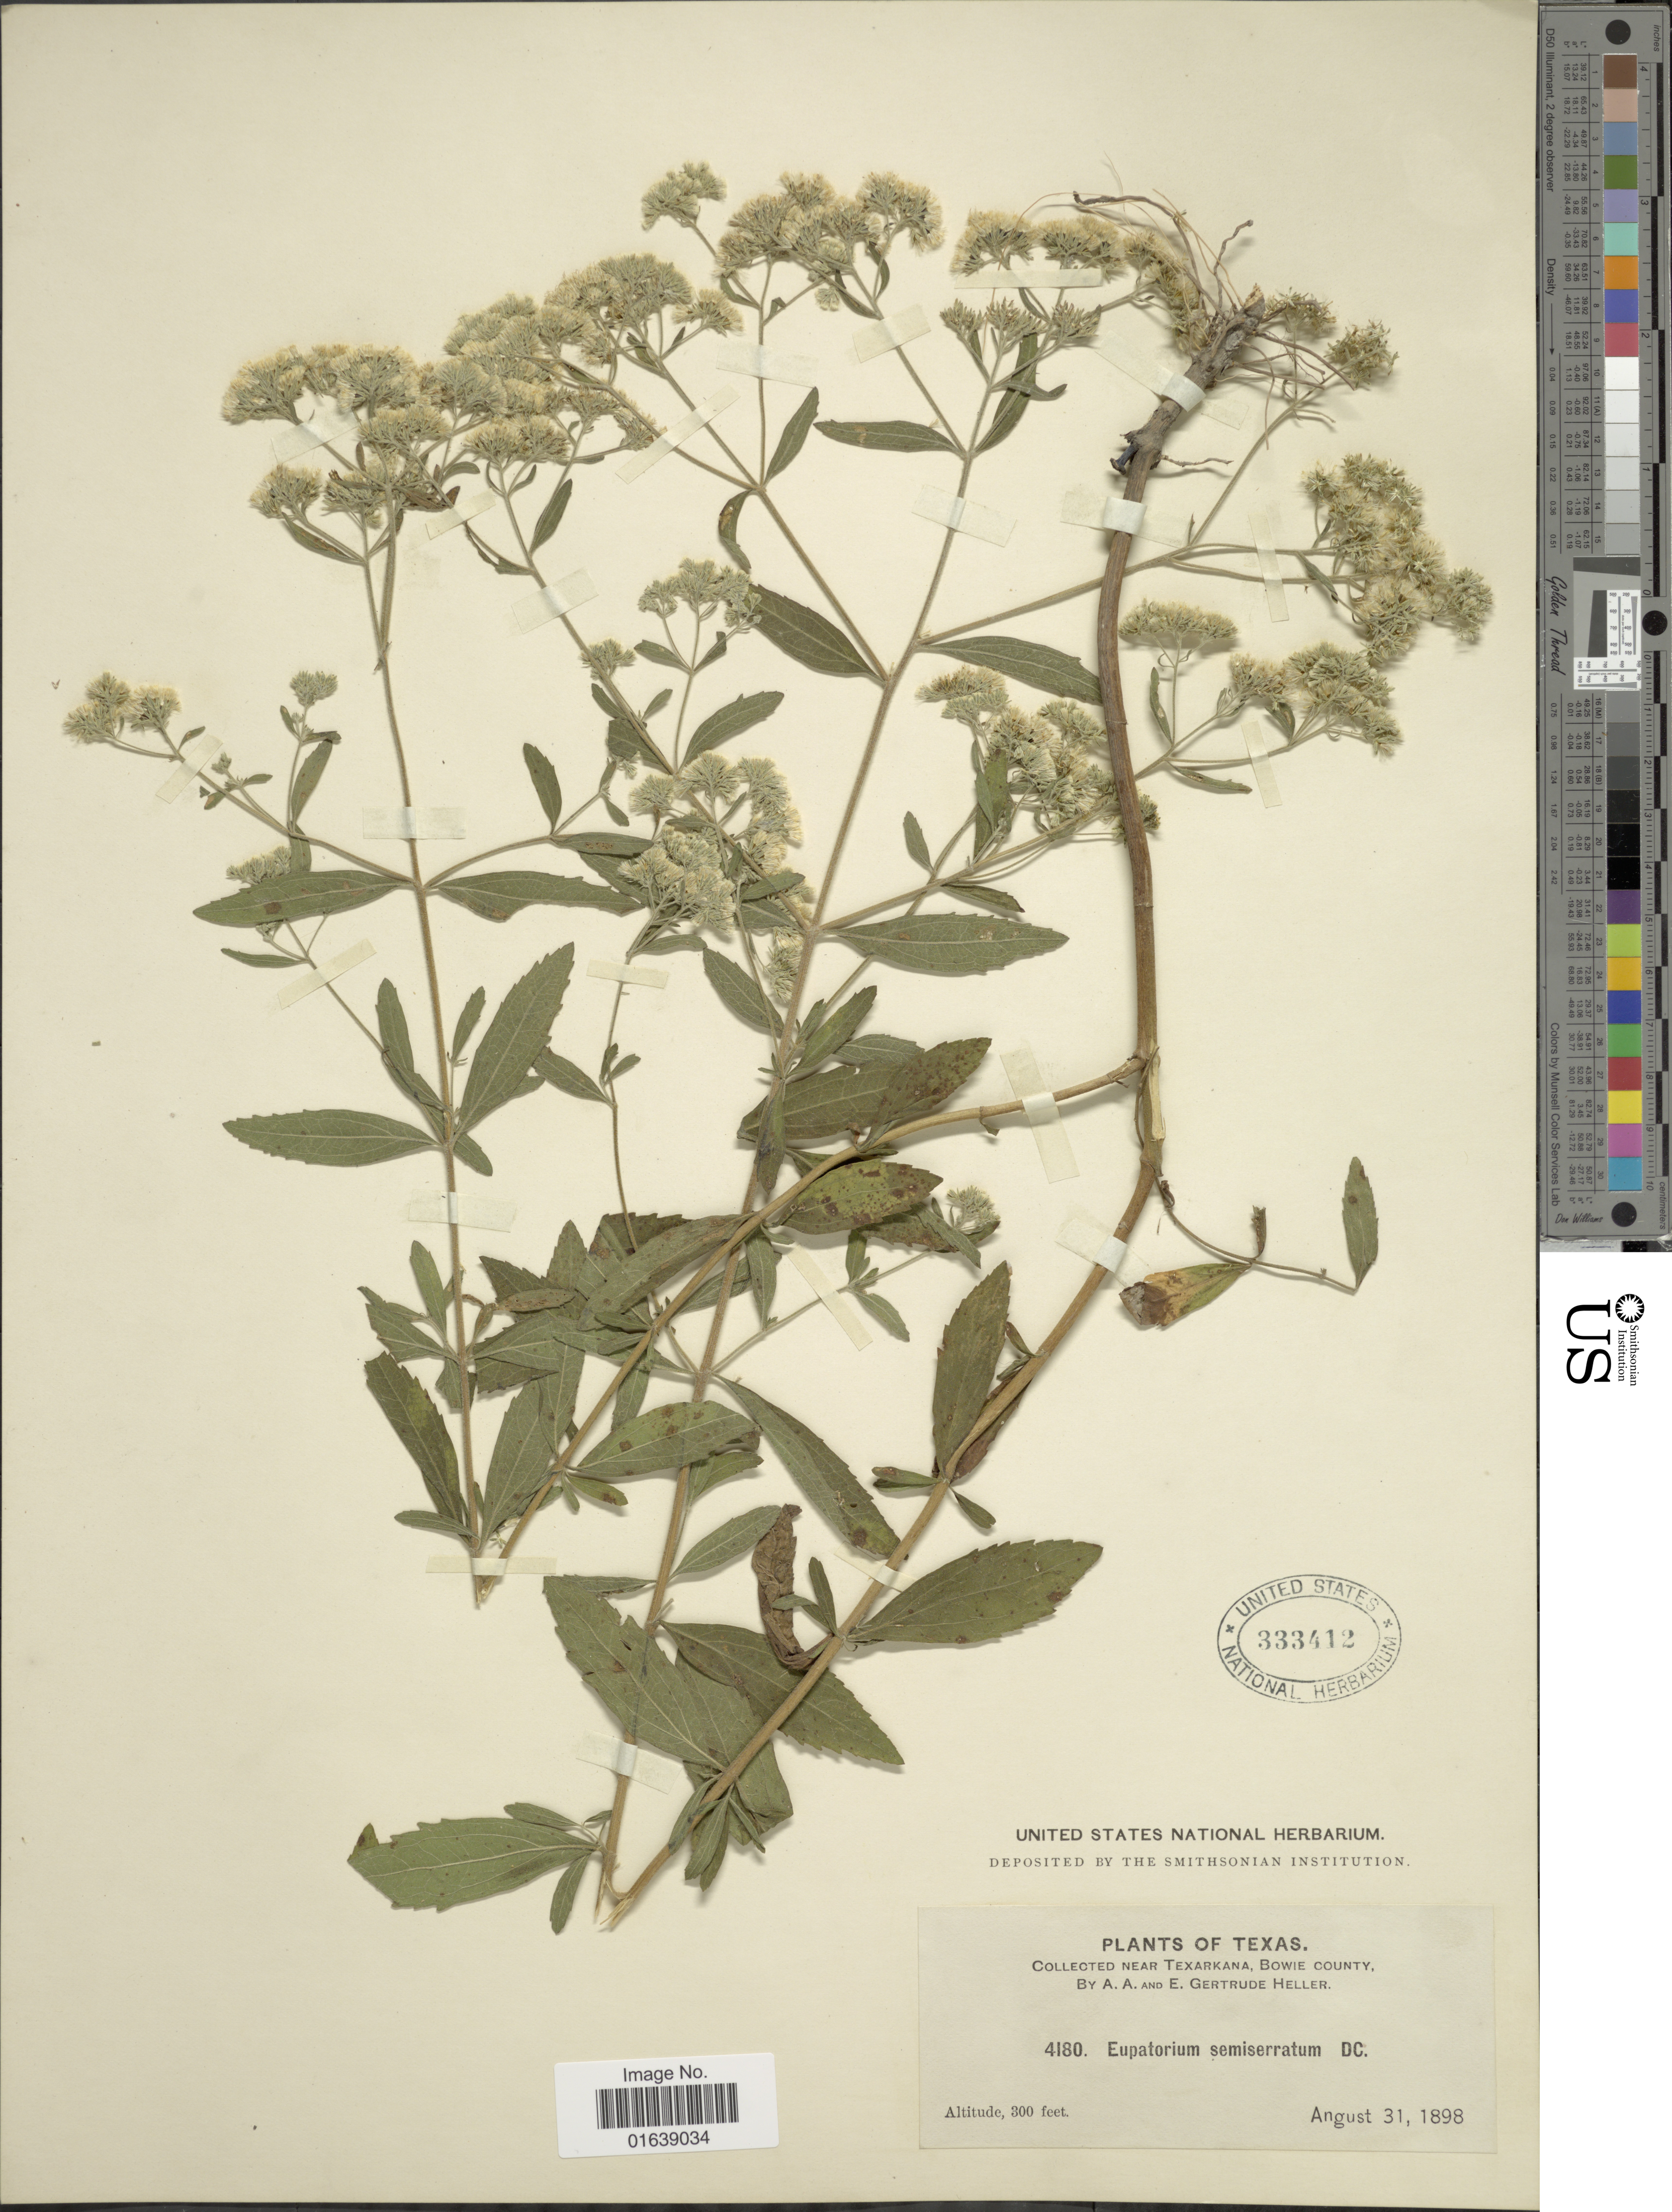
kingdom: Plantae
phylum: Tracheophyta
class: Magnoliopsida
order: Asterales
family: Asteraceae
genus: Eupatorium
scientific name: Eupatorium cuneifolium var. semiserratum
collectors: A. A. Heller & E. G. Heller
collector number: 4180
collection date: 1898-08-31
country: United States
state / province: Texas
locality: Texas near Texarkana, Bowie County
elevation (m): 91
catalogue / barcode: US 333412